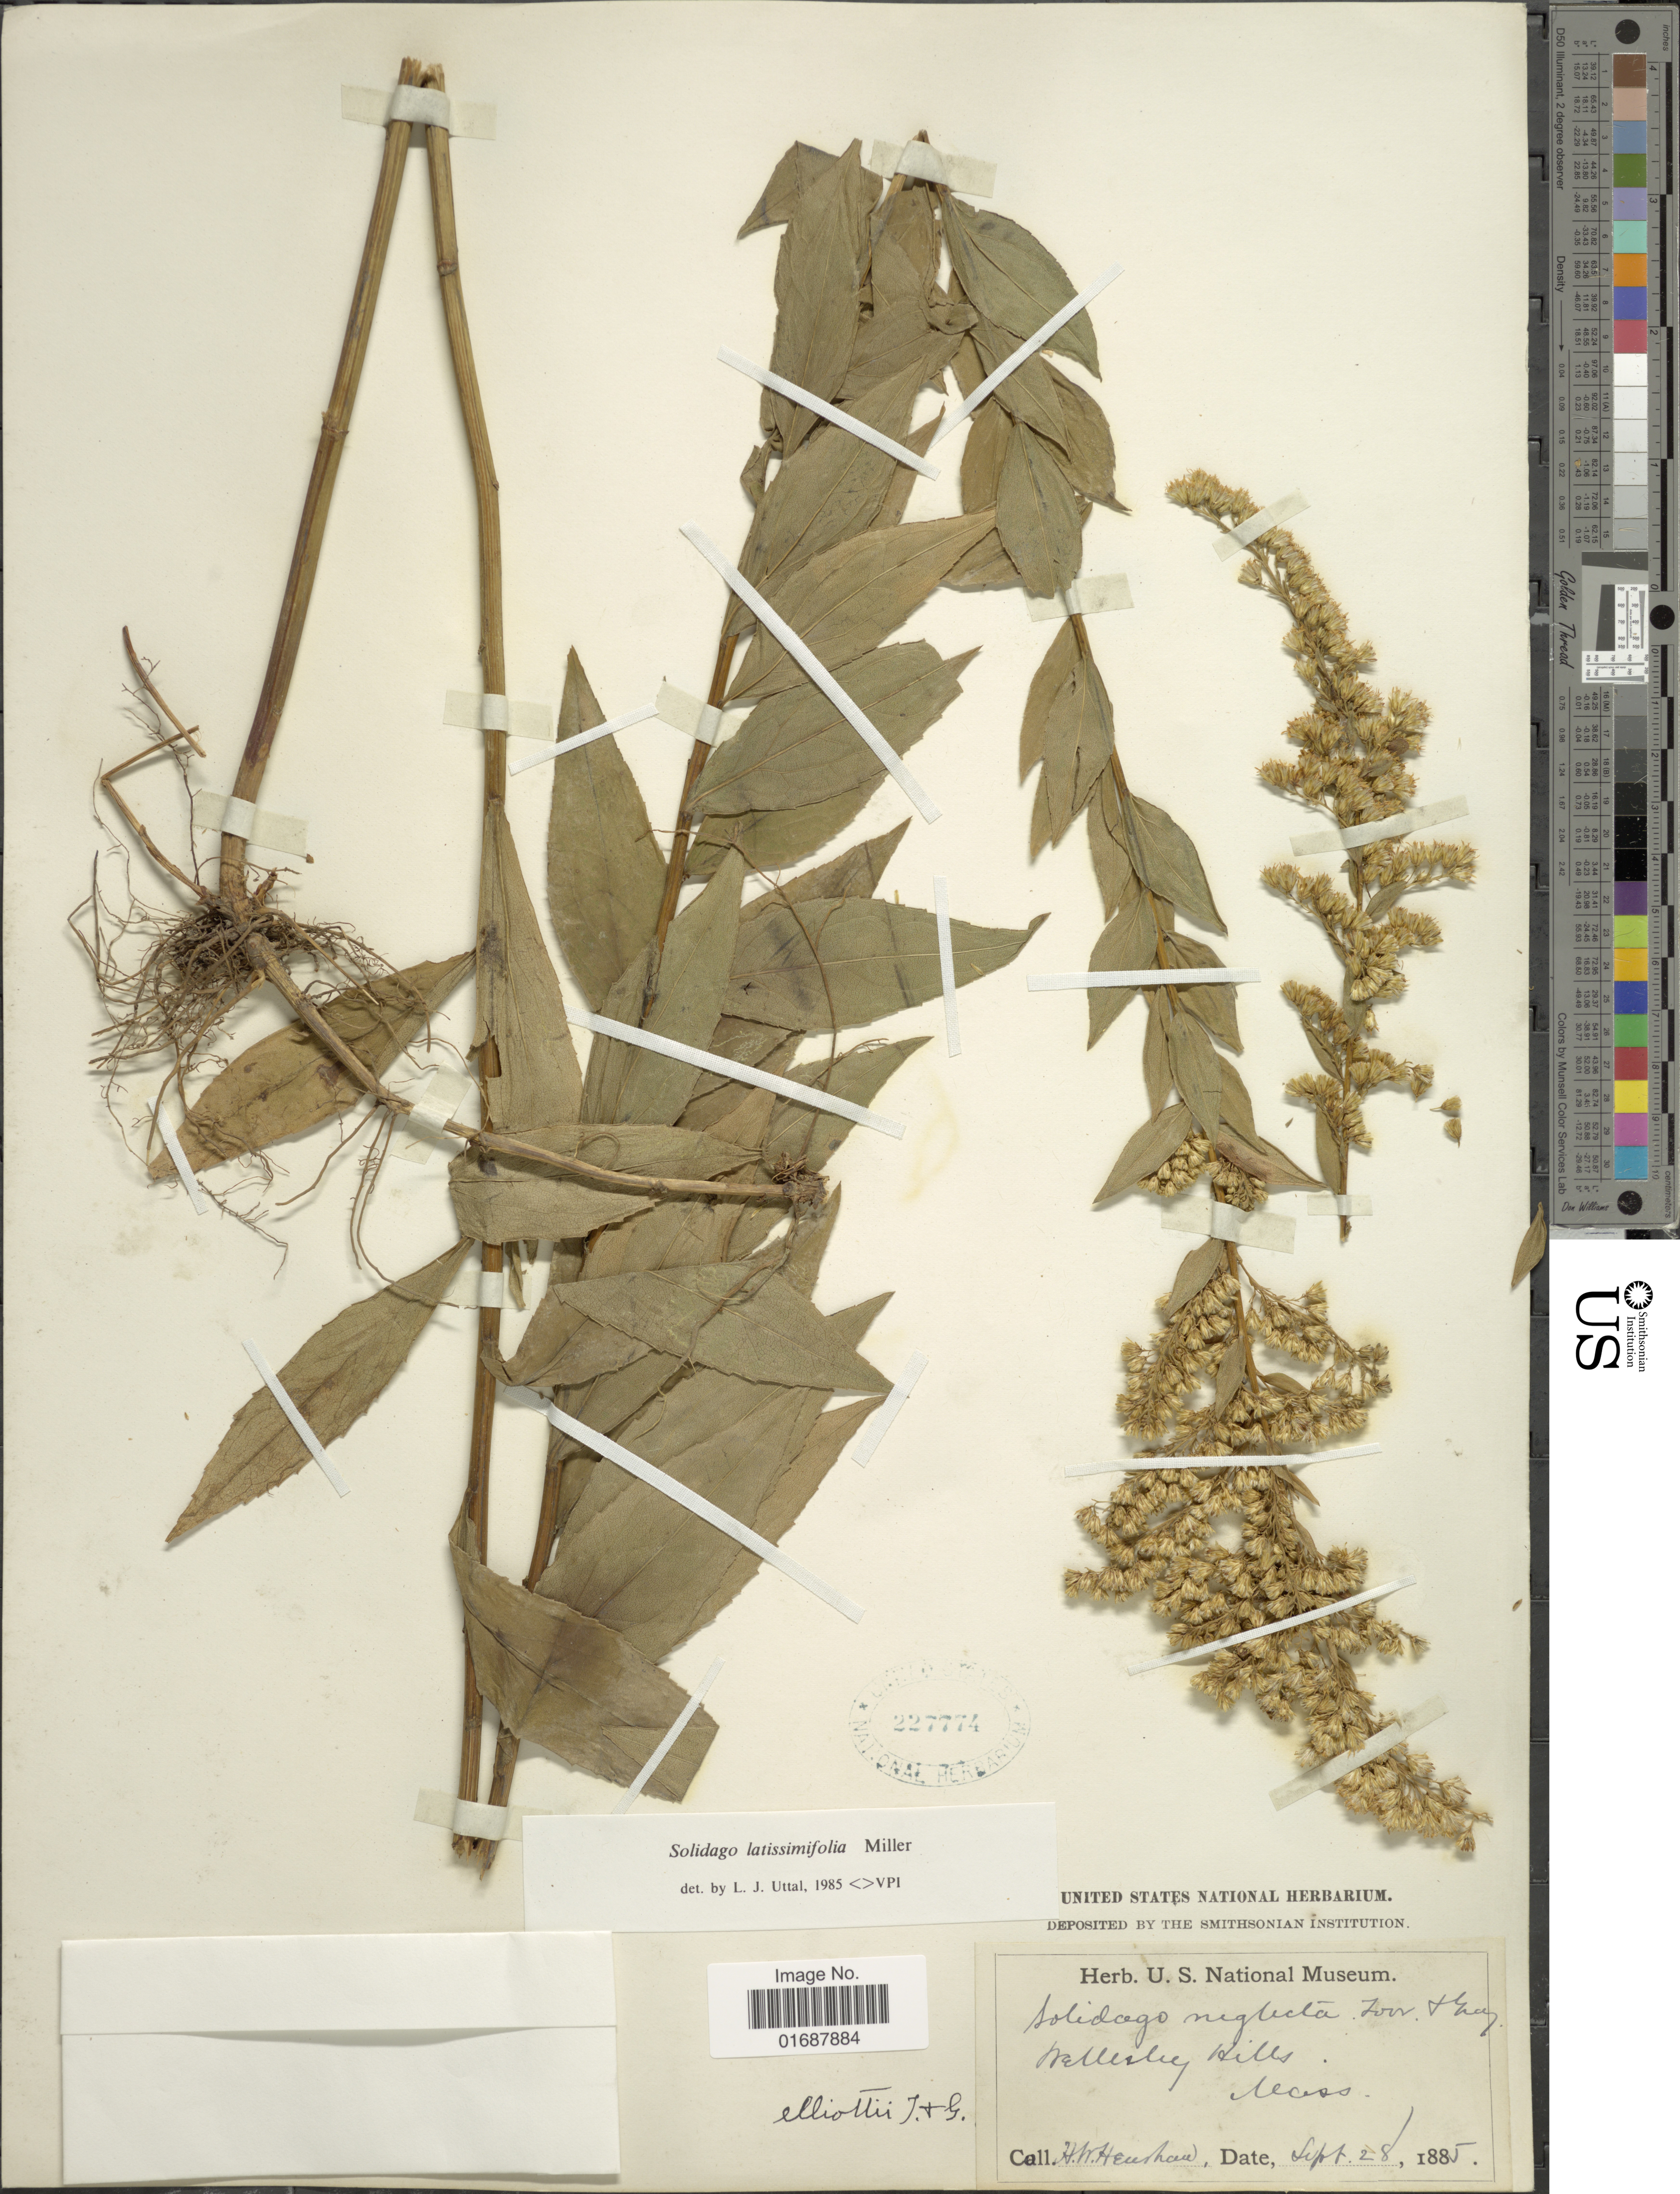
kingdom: Plantae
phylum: Tracheophyta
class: Magnoliopsida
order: Asterales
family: Asteraceae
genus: Solidago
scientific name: Solidago latissimifolia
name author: Mill.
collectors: H. Henshaw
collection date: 1885-09-28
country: United States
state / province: Massachusetts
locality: Wellesley Hills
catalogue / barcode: US 27774